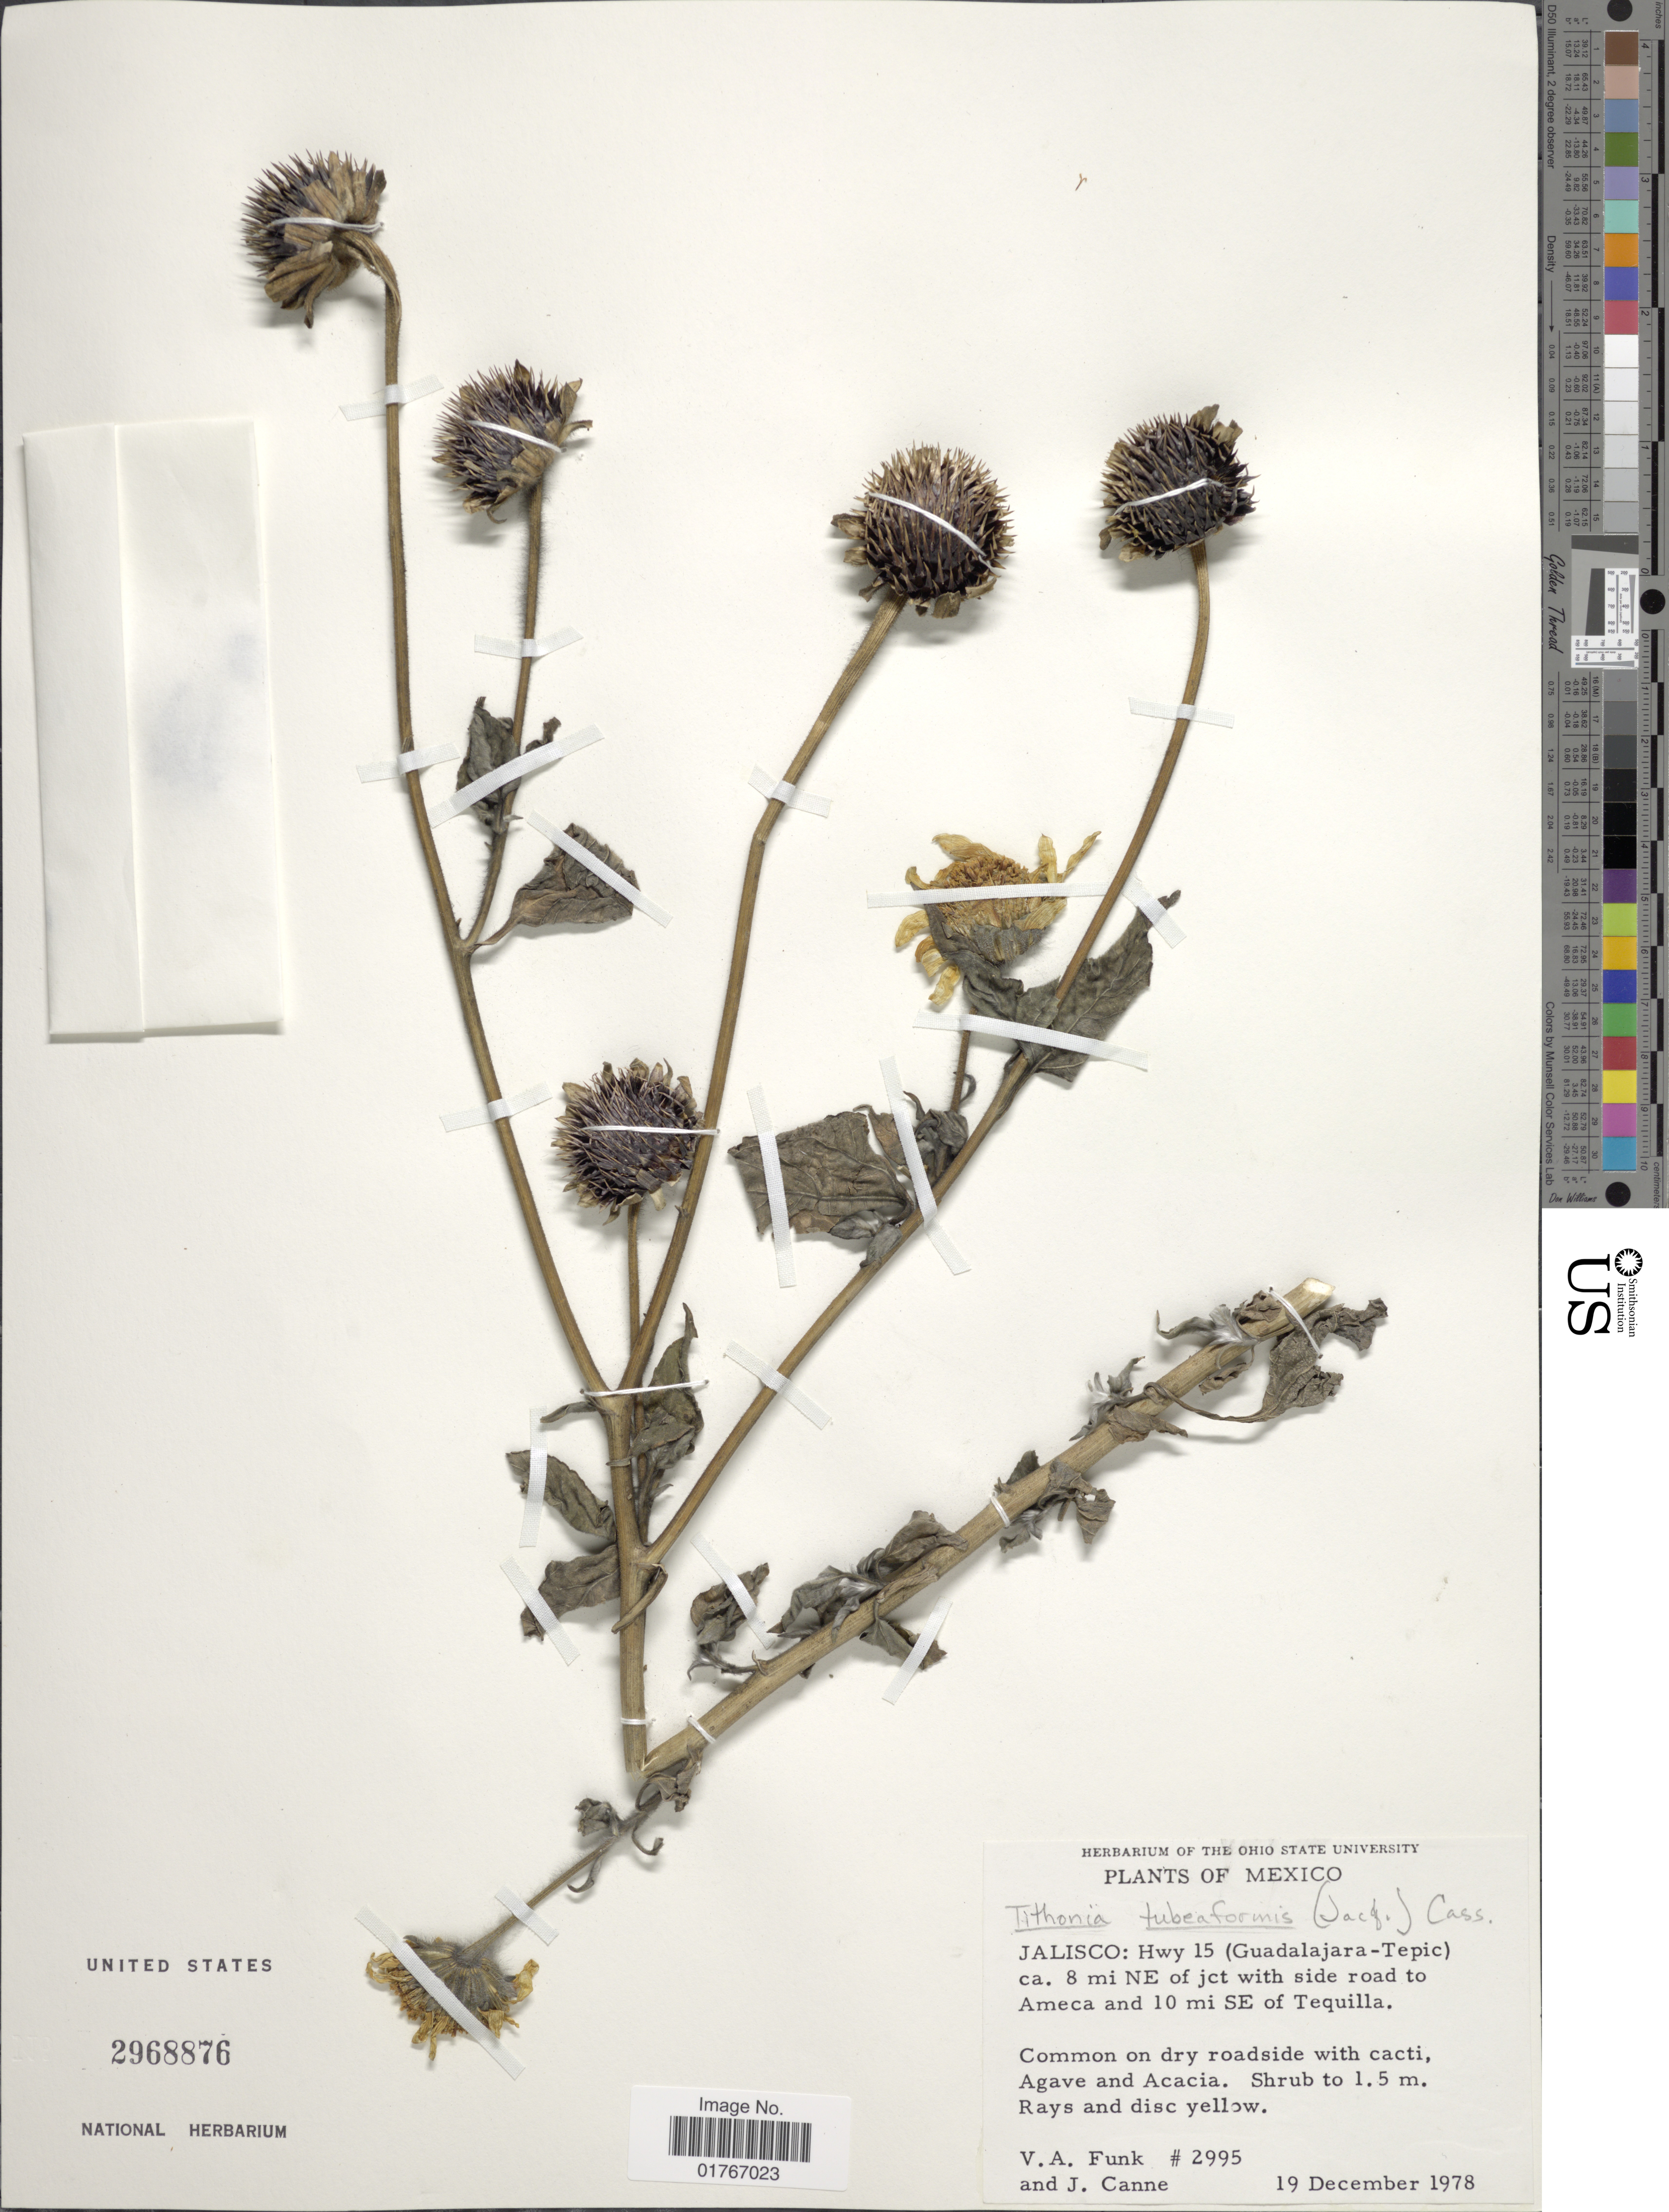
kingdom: Plantae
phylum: Tracheophyta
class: Magnoliopsida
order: Asterales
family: Asteraceae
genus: Tithonia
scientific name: Tithonia tubaeformis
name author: (Jacq.) Cass.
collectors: V. Funk & J. M. Canne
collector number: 2995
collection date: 1978-12-19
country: Mexico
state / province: Jalisco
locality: Hwy 15 (Guadalajara-Tepic) ca. 8 mi NE of jct with side road to Ameca and 10 mi SE of Tequila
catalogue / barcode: US 2968876